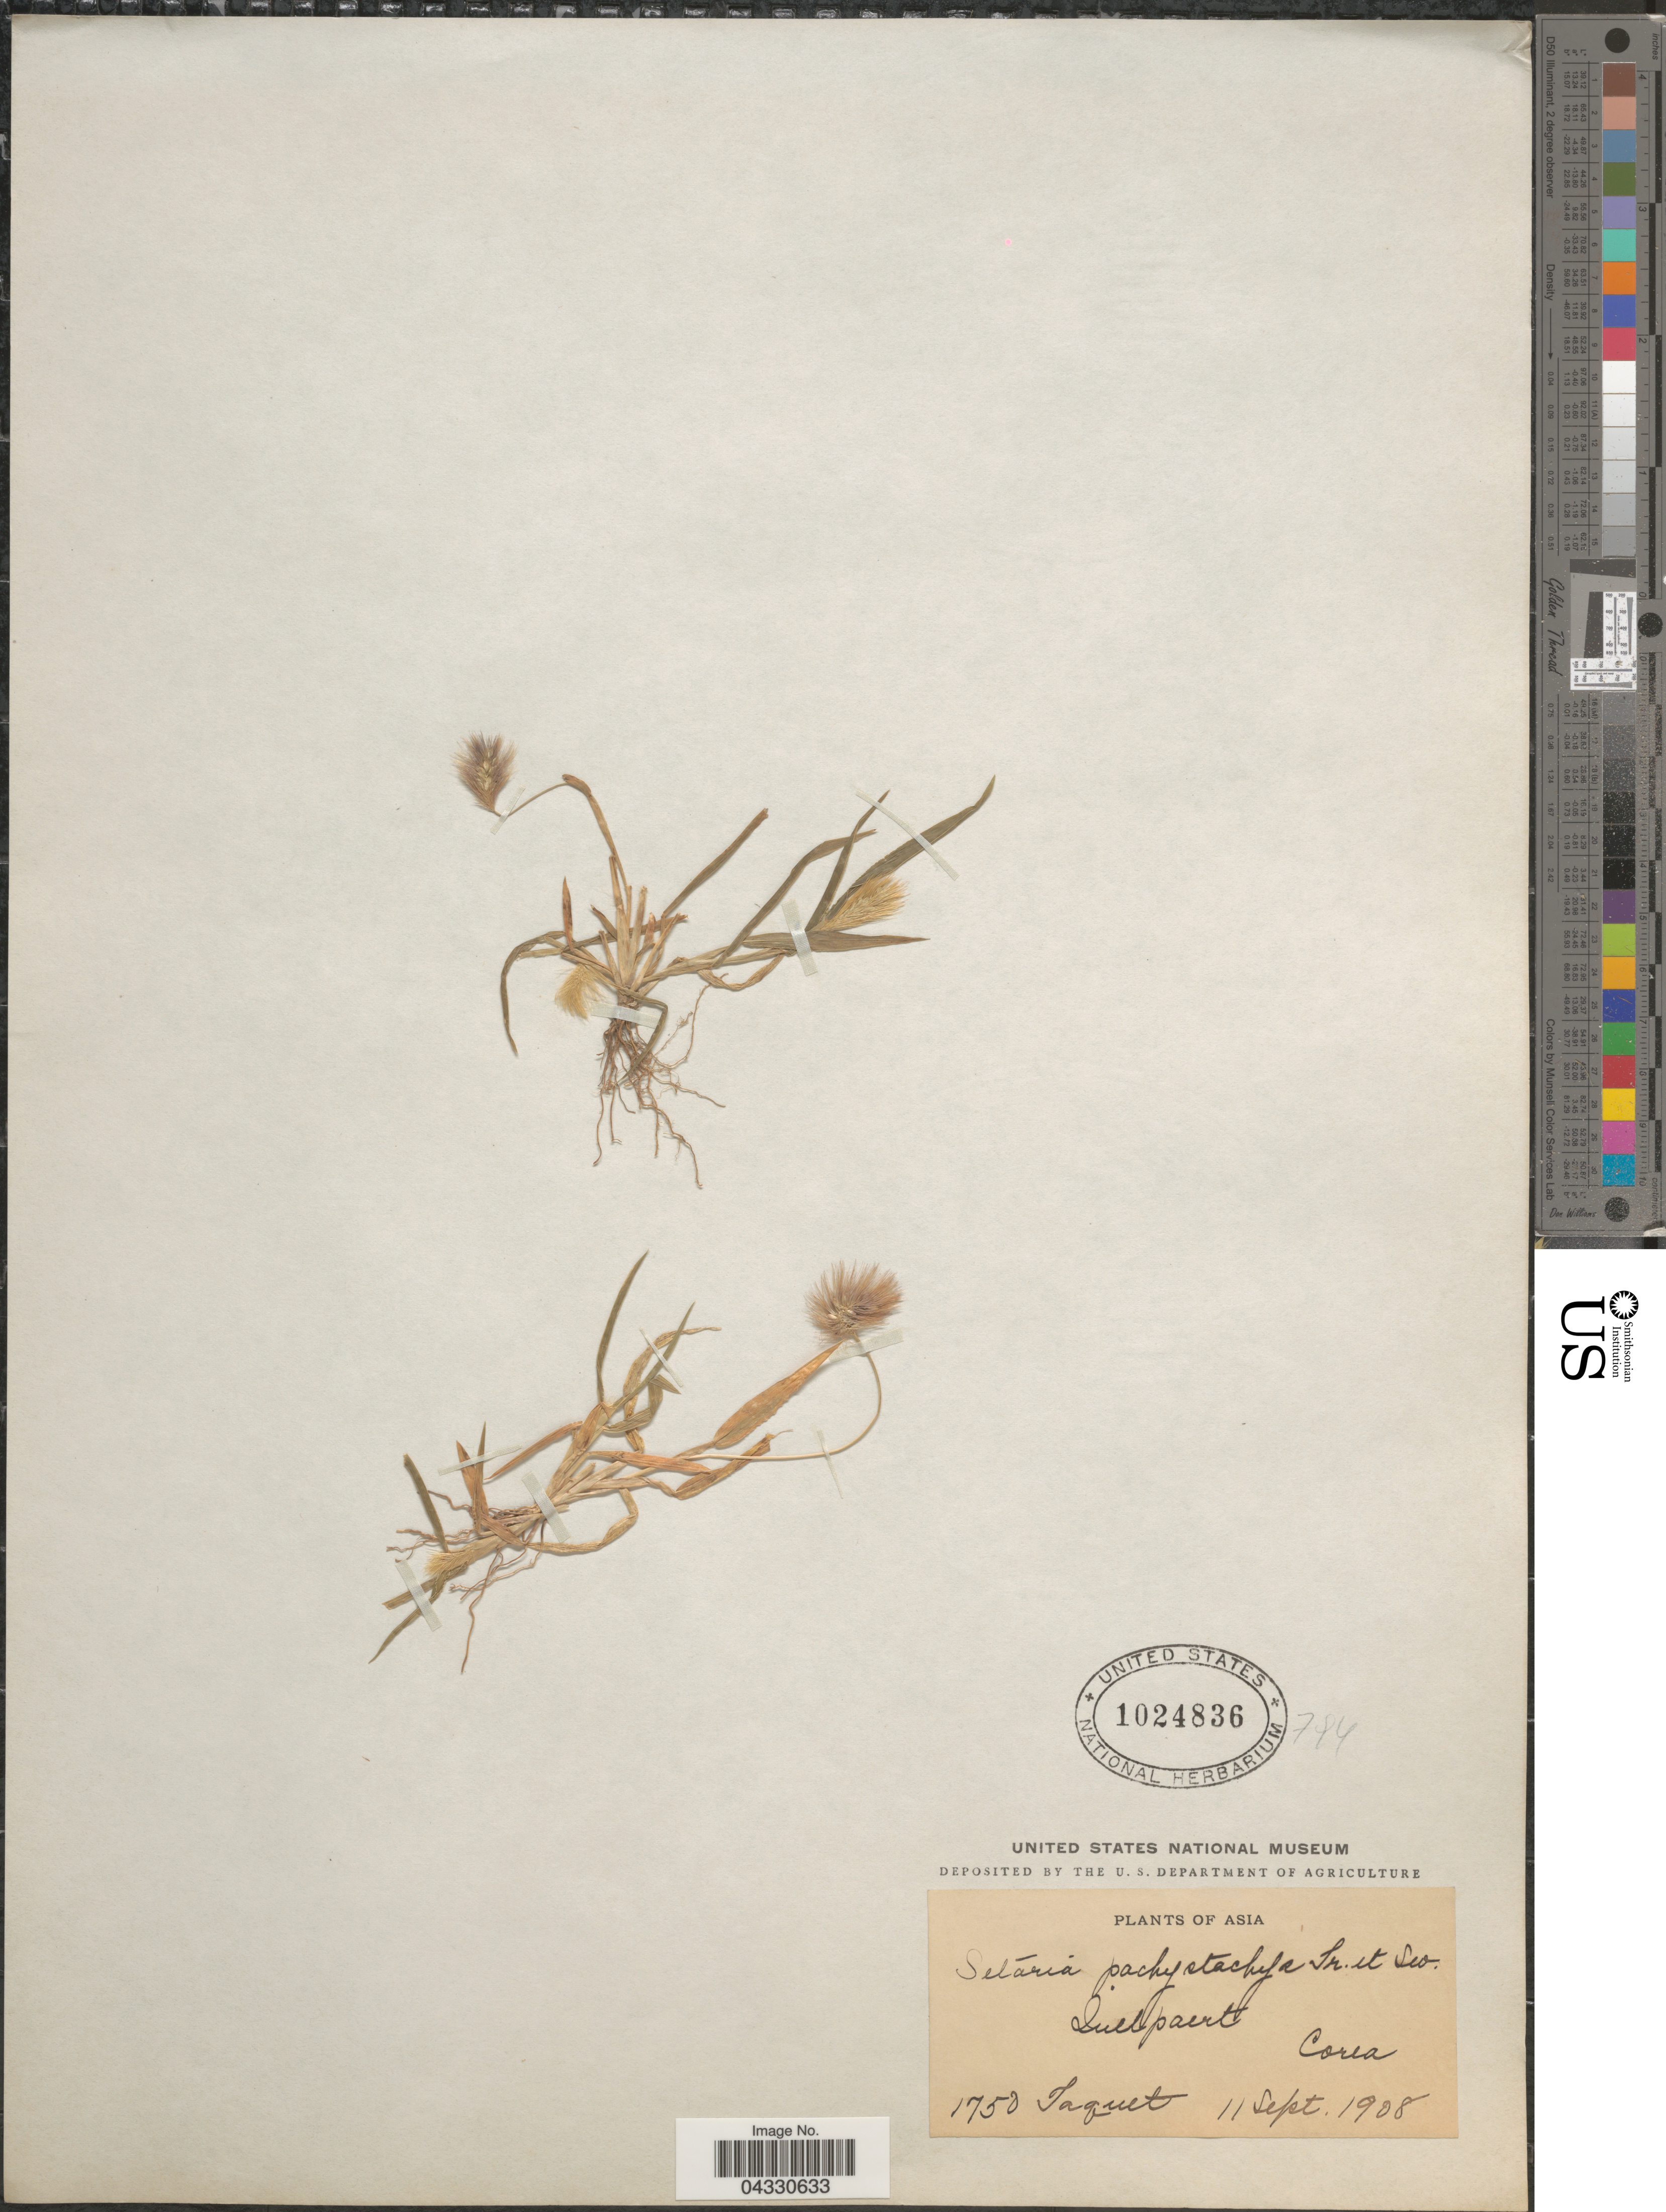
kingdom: Plantae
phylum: Tracheophyta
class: Liliopsida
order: Poales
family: Poaceae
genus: Setaria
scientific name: Setaria viridis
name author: (L.) P. Beauv.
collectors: Taquet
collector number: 1750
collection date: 1908-09-11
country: South Korea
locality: Quelpaert. Corea.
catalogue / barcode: US 1024836